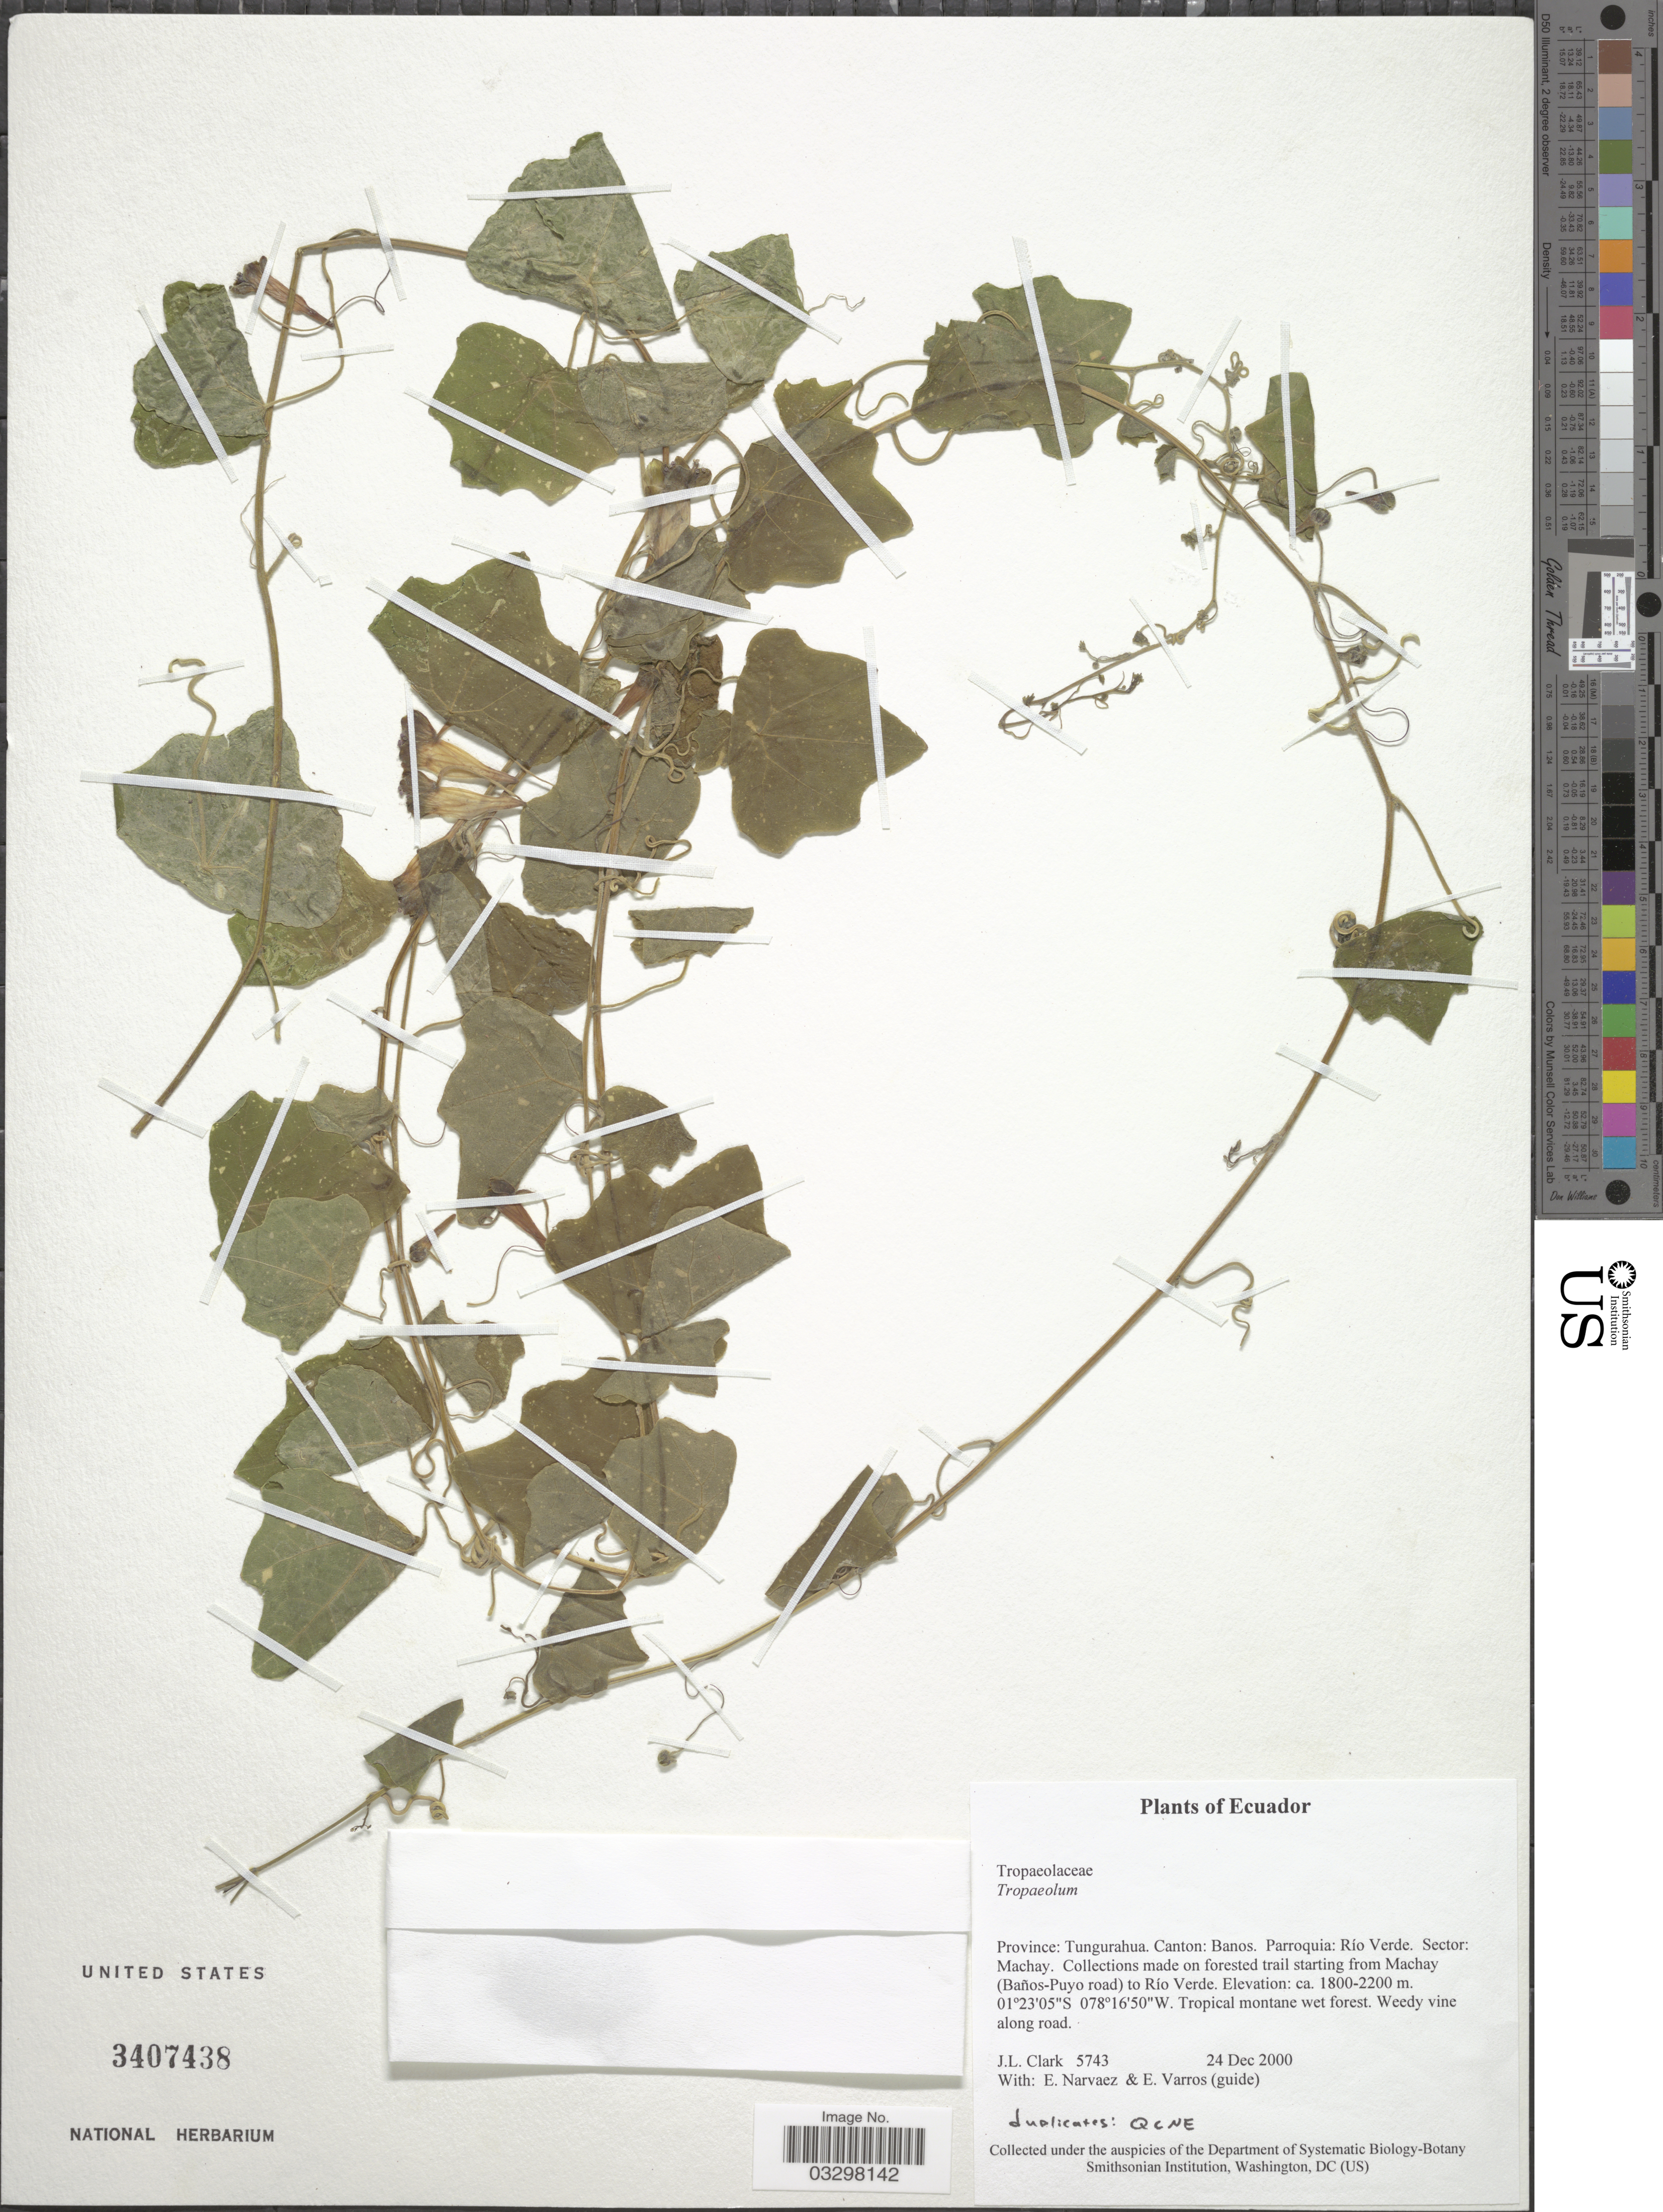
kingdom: Plantae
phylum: Tracheophyta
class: Magnoliopsida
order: Brassicales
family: Tropaeolaceae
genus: Tropaeolum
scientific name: Tropaeolum sp.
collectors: J. L. Clark, E. Narváez & E. Varros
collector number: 5743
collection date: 2000-12-24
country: Ecuador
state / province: Tungurahua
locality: Canton: Banos. Parroquia: Río Verde. Sector: Machay. On forested trail starting from Machay (Baños-Puyo road) to Río Verde.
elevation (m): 1800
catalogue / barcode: US 3407438